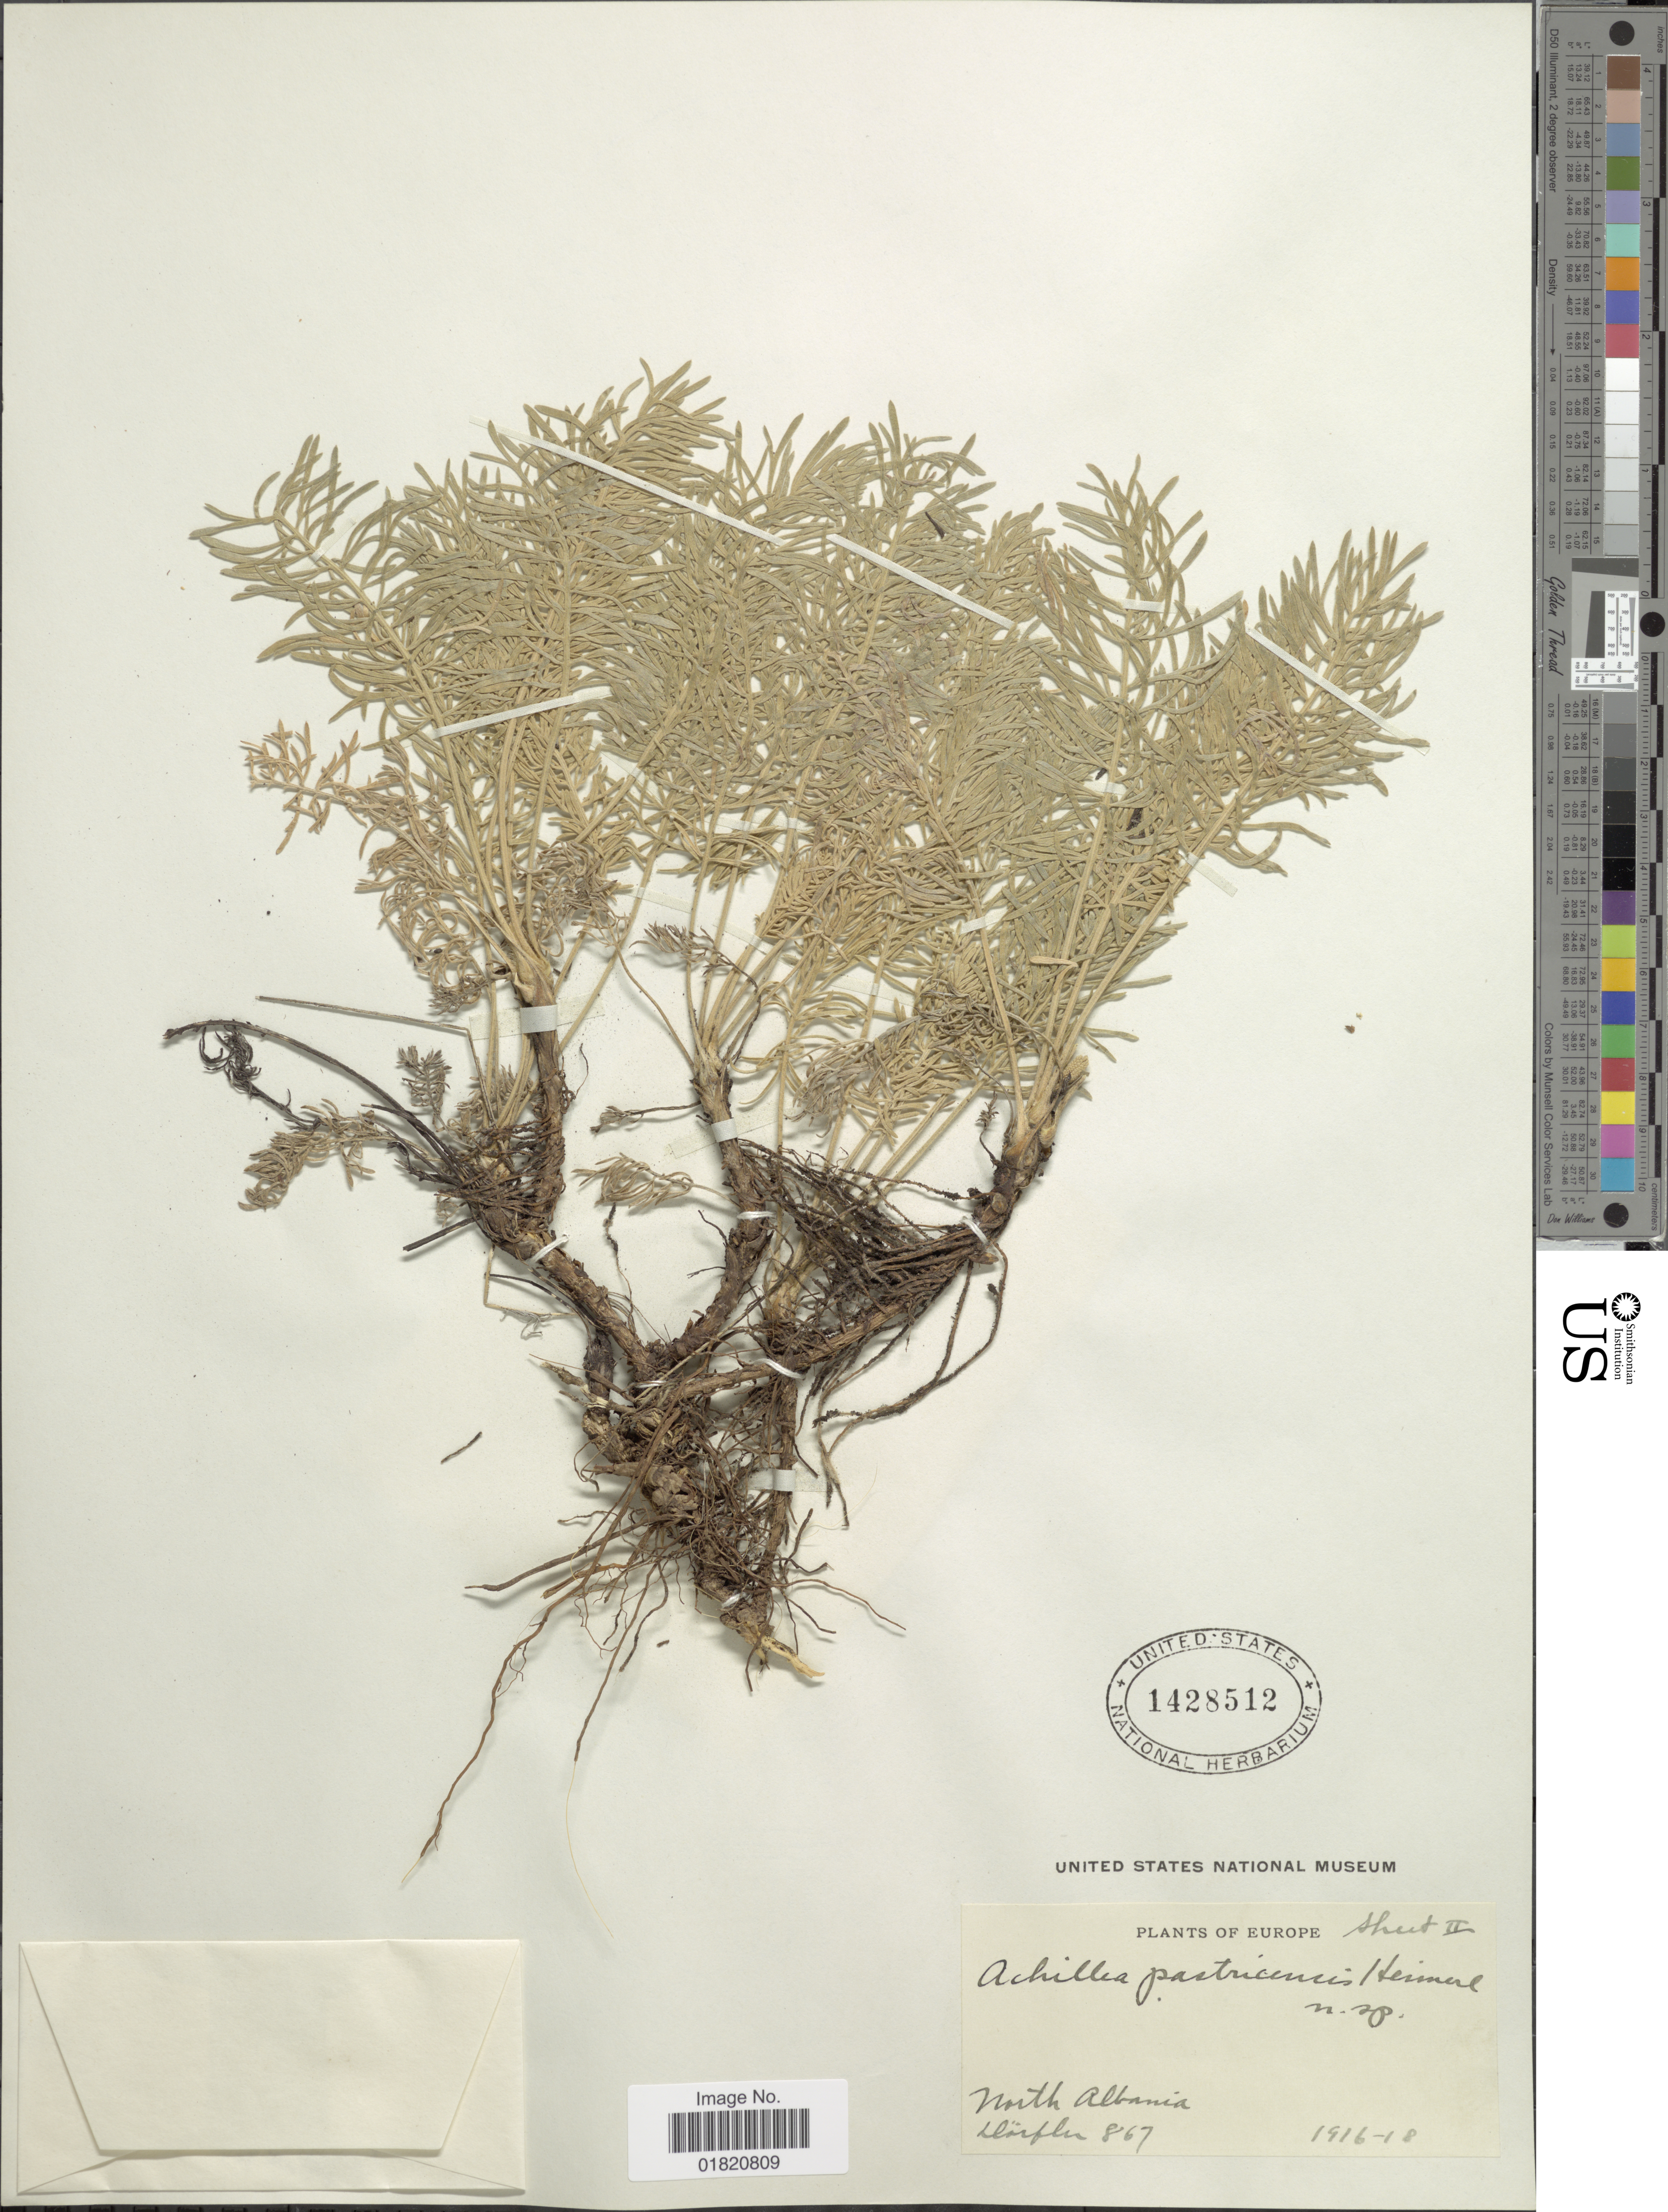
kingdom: Plantae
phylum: Tracheophyta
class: Magnoliopsida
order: Asterales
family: Asteraceae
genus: Achillea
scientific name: Achillea pastricensis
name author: Heimerl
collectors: Dorfler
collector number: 867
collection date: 1916/1918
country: Albania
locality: North Albania. Europe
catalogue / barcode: US 1428512